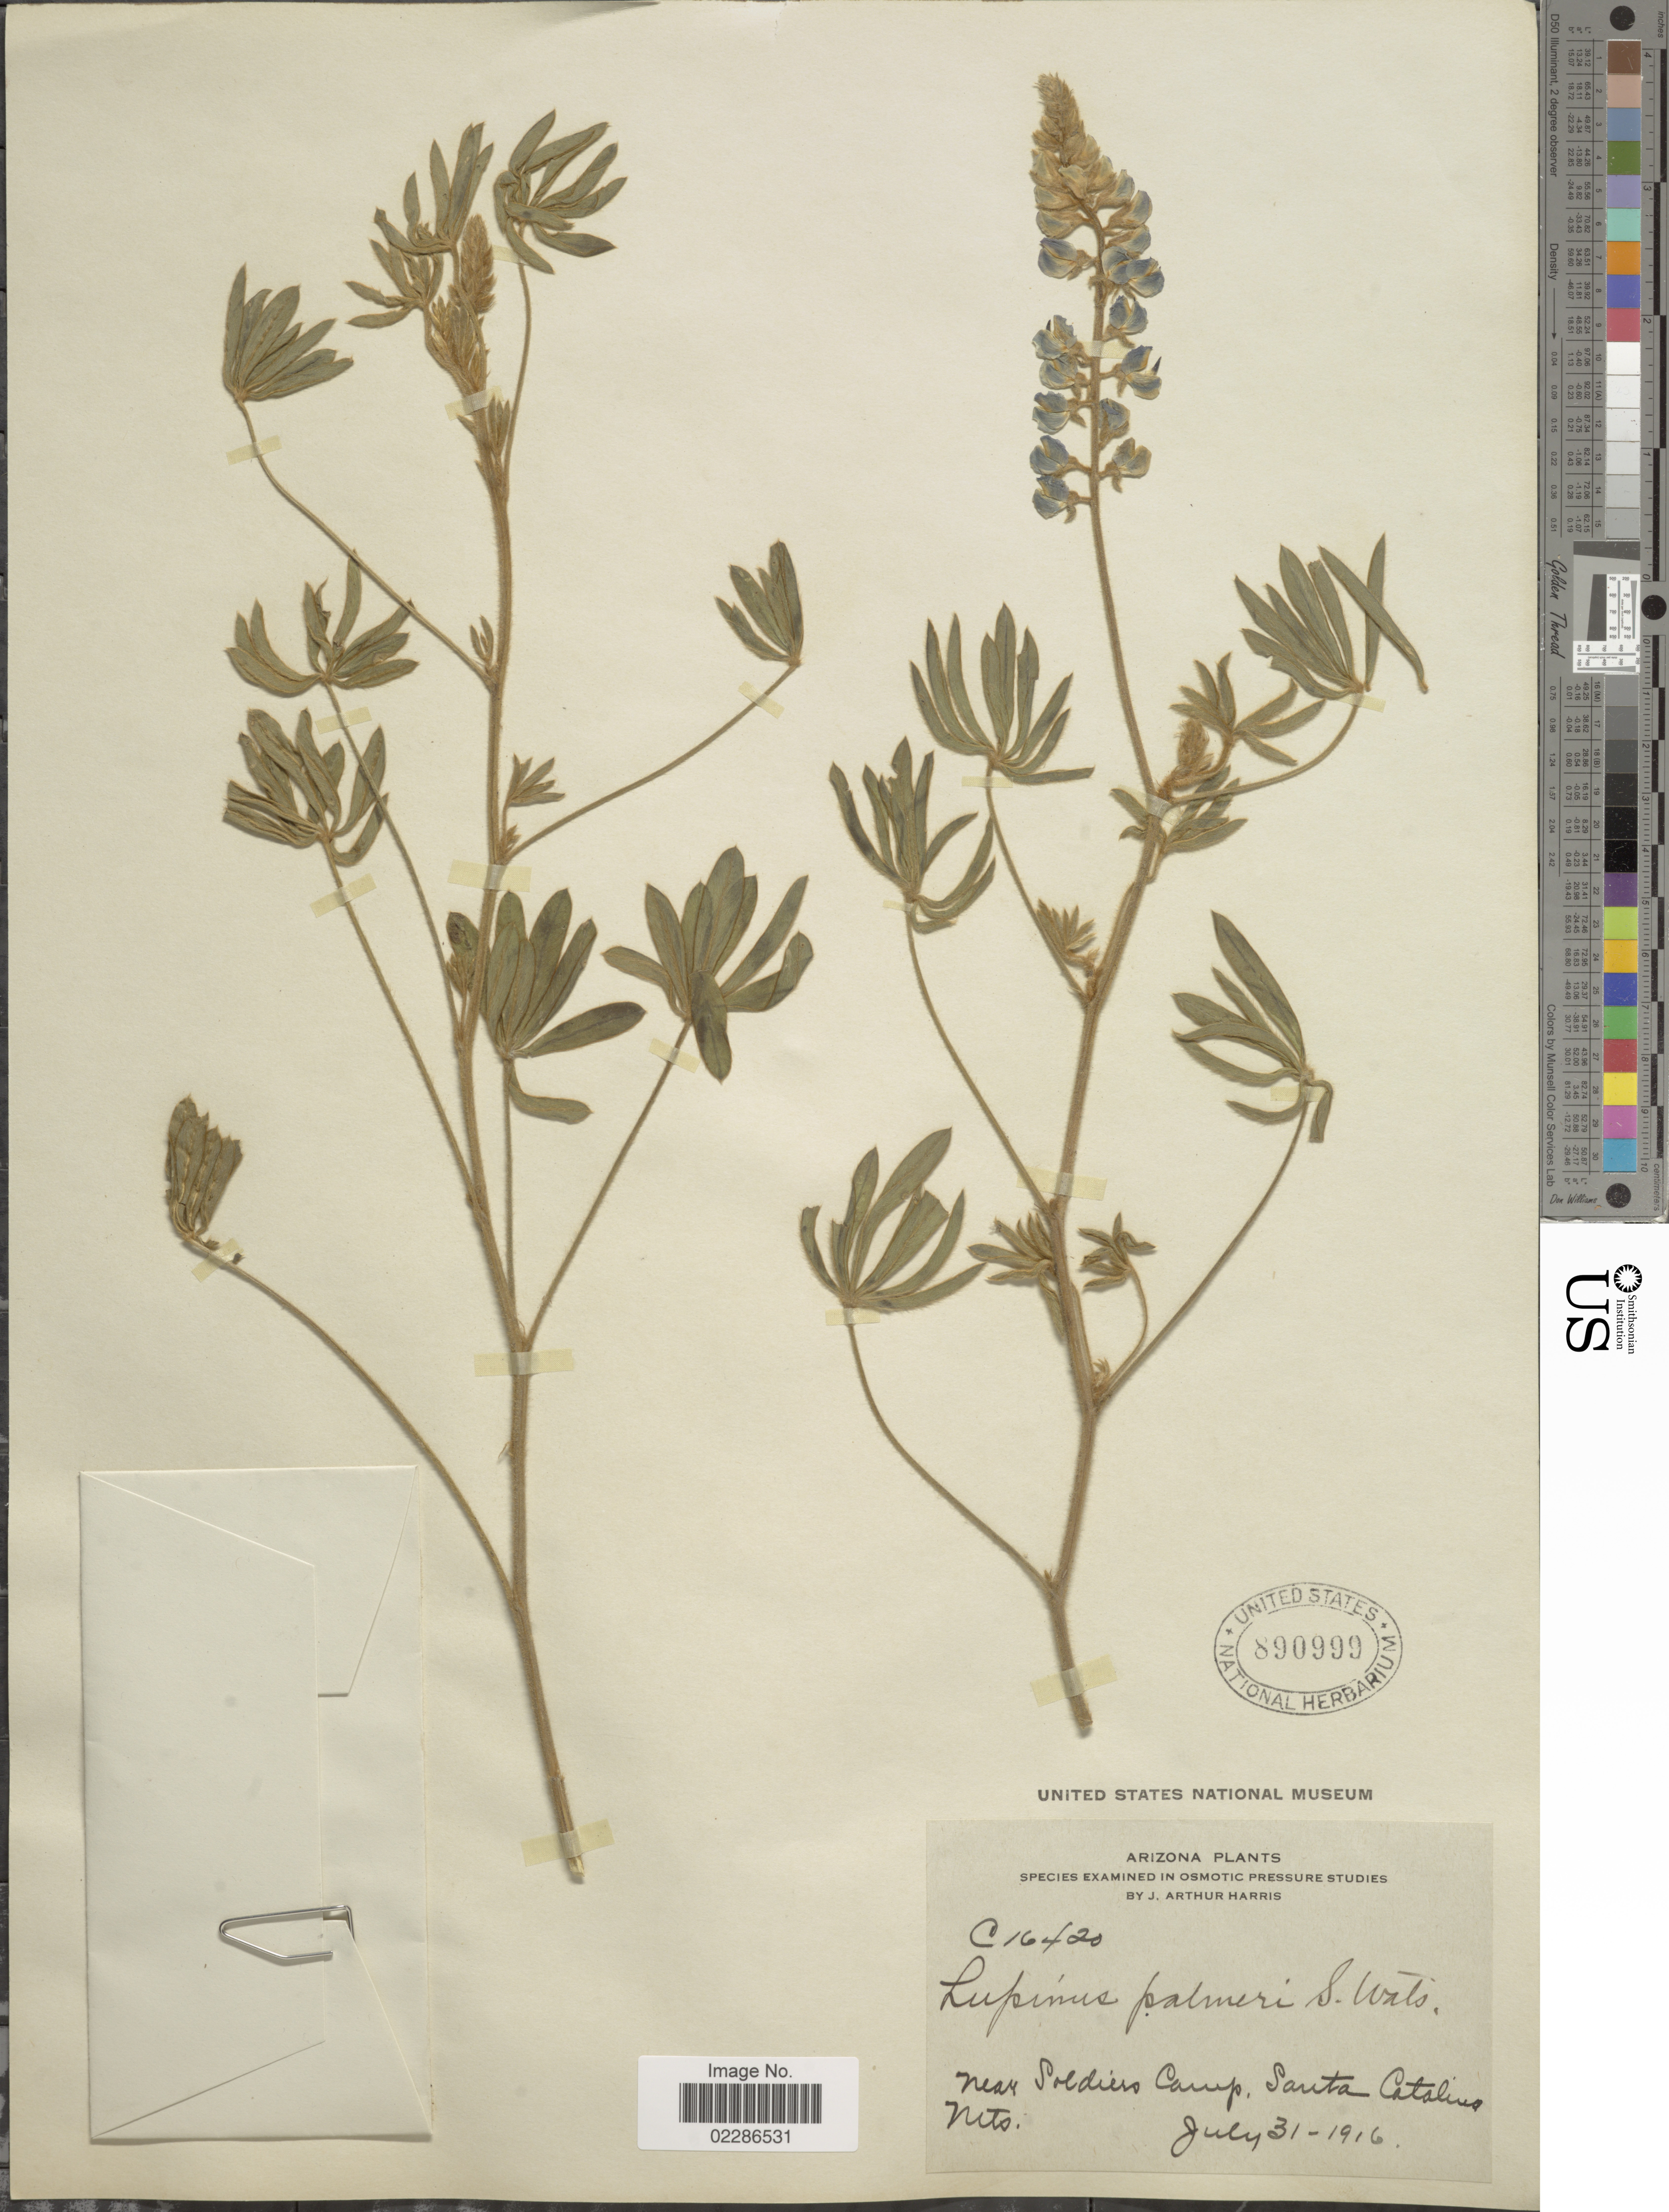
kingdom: Plantae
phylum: Tracheophyta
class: Magnoliopsida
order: Fabales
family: Fabaceae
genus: Lupinus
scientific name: Lupinus palmeri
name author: S. Watson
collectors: J. A. Harris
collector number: C 16420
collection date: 1916-07-31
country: United States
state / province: Arizona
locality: Near Soldiers Camp, Santa Catalina Mts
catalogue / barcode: US 890999